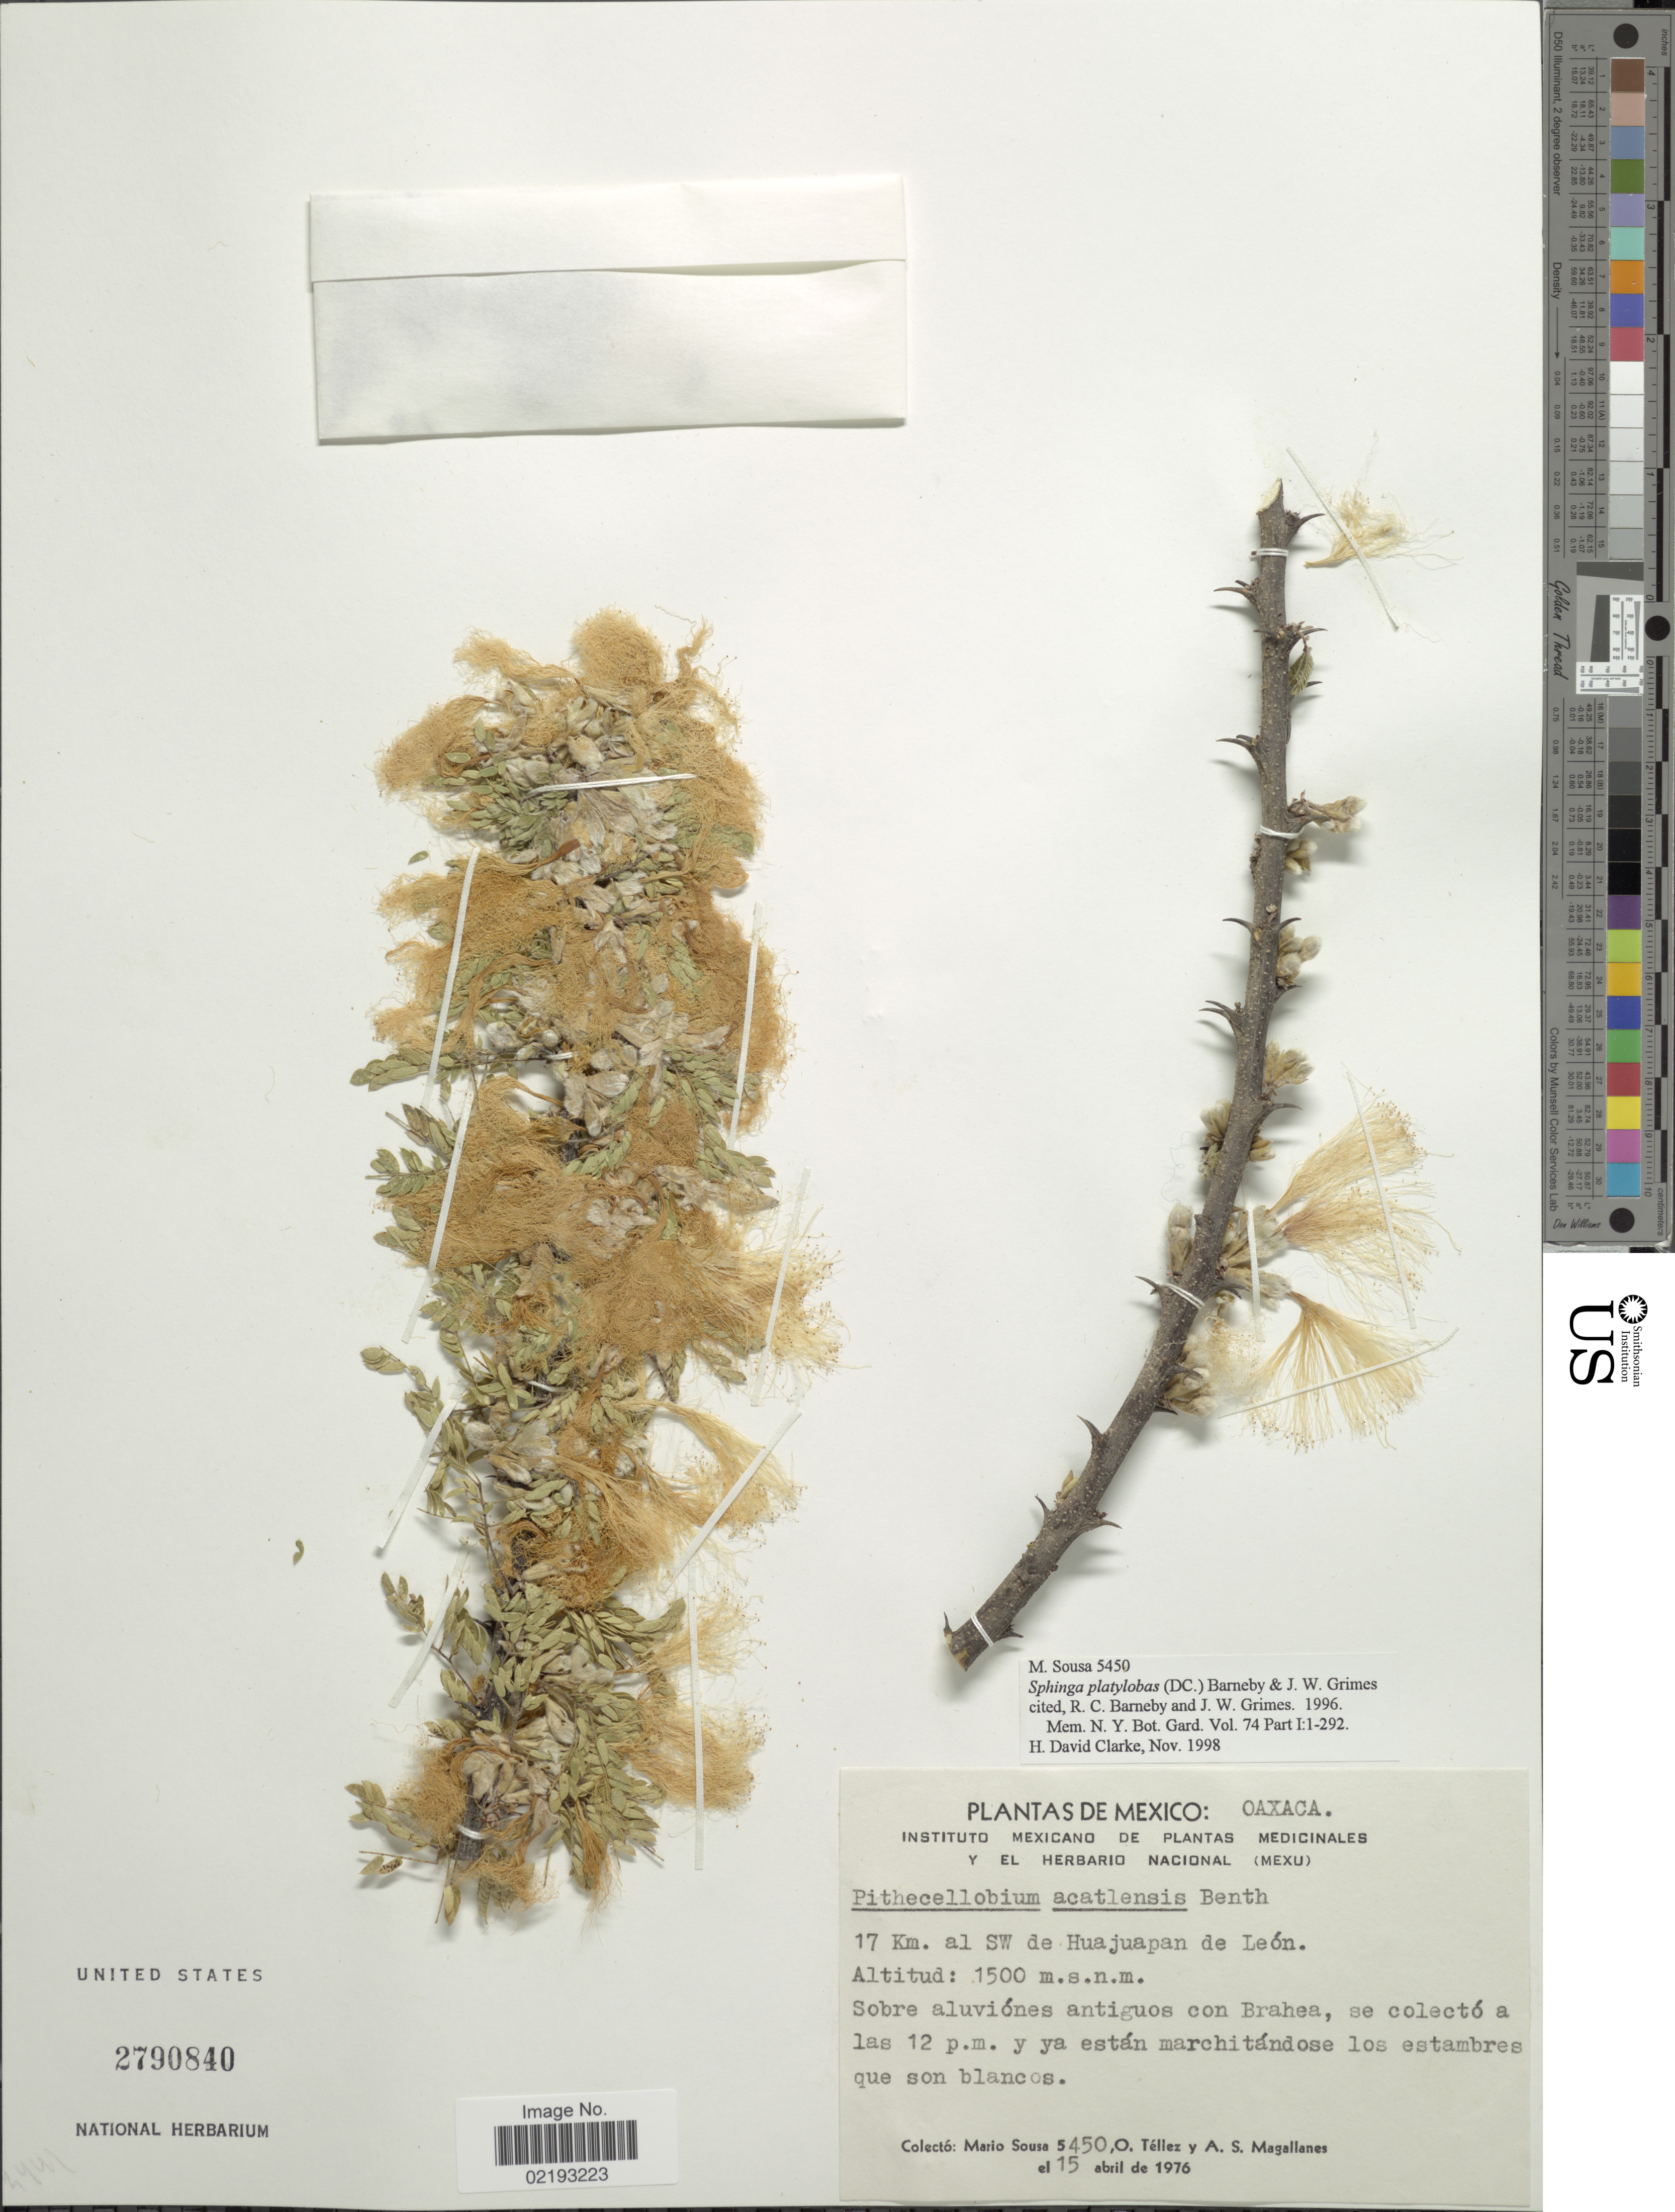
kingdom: Plantae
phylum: Tracheophyta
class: Magnoliopsida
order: Fabales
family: Fabaceae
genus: Sphinga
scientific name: Sphinga acatlensis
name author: (Benth.) Barneby & J.W. Grimes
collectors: M. Sousa S., O. Tellez & A. Magallanes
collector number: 5450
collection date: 1976-04-15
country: Mexico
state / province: Oaxaca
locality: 17 km al SW de Huajuapan de León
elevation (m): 1500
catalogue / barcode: US 2790840